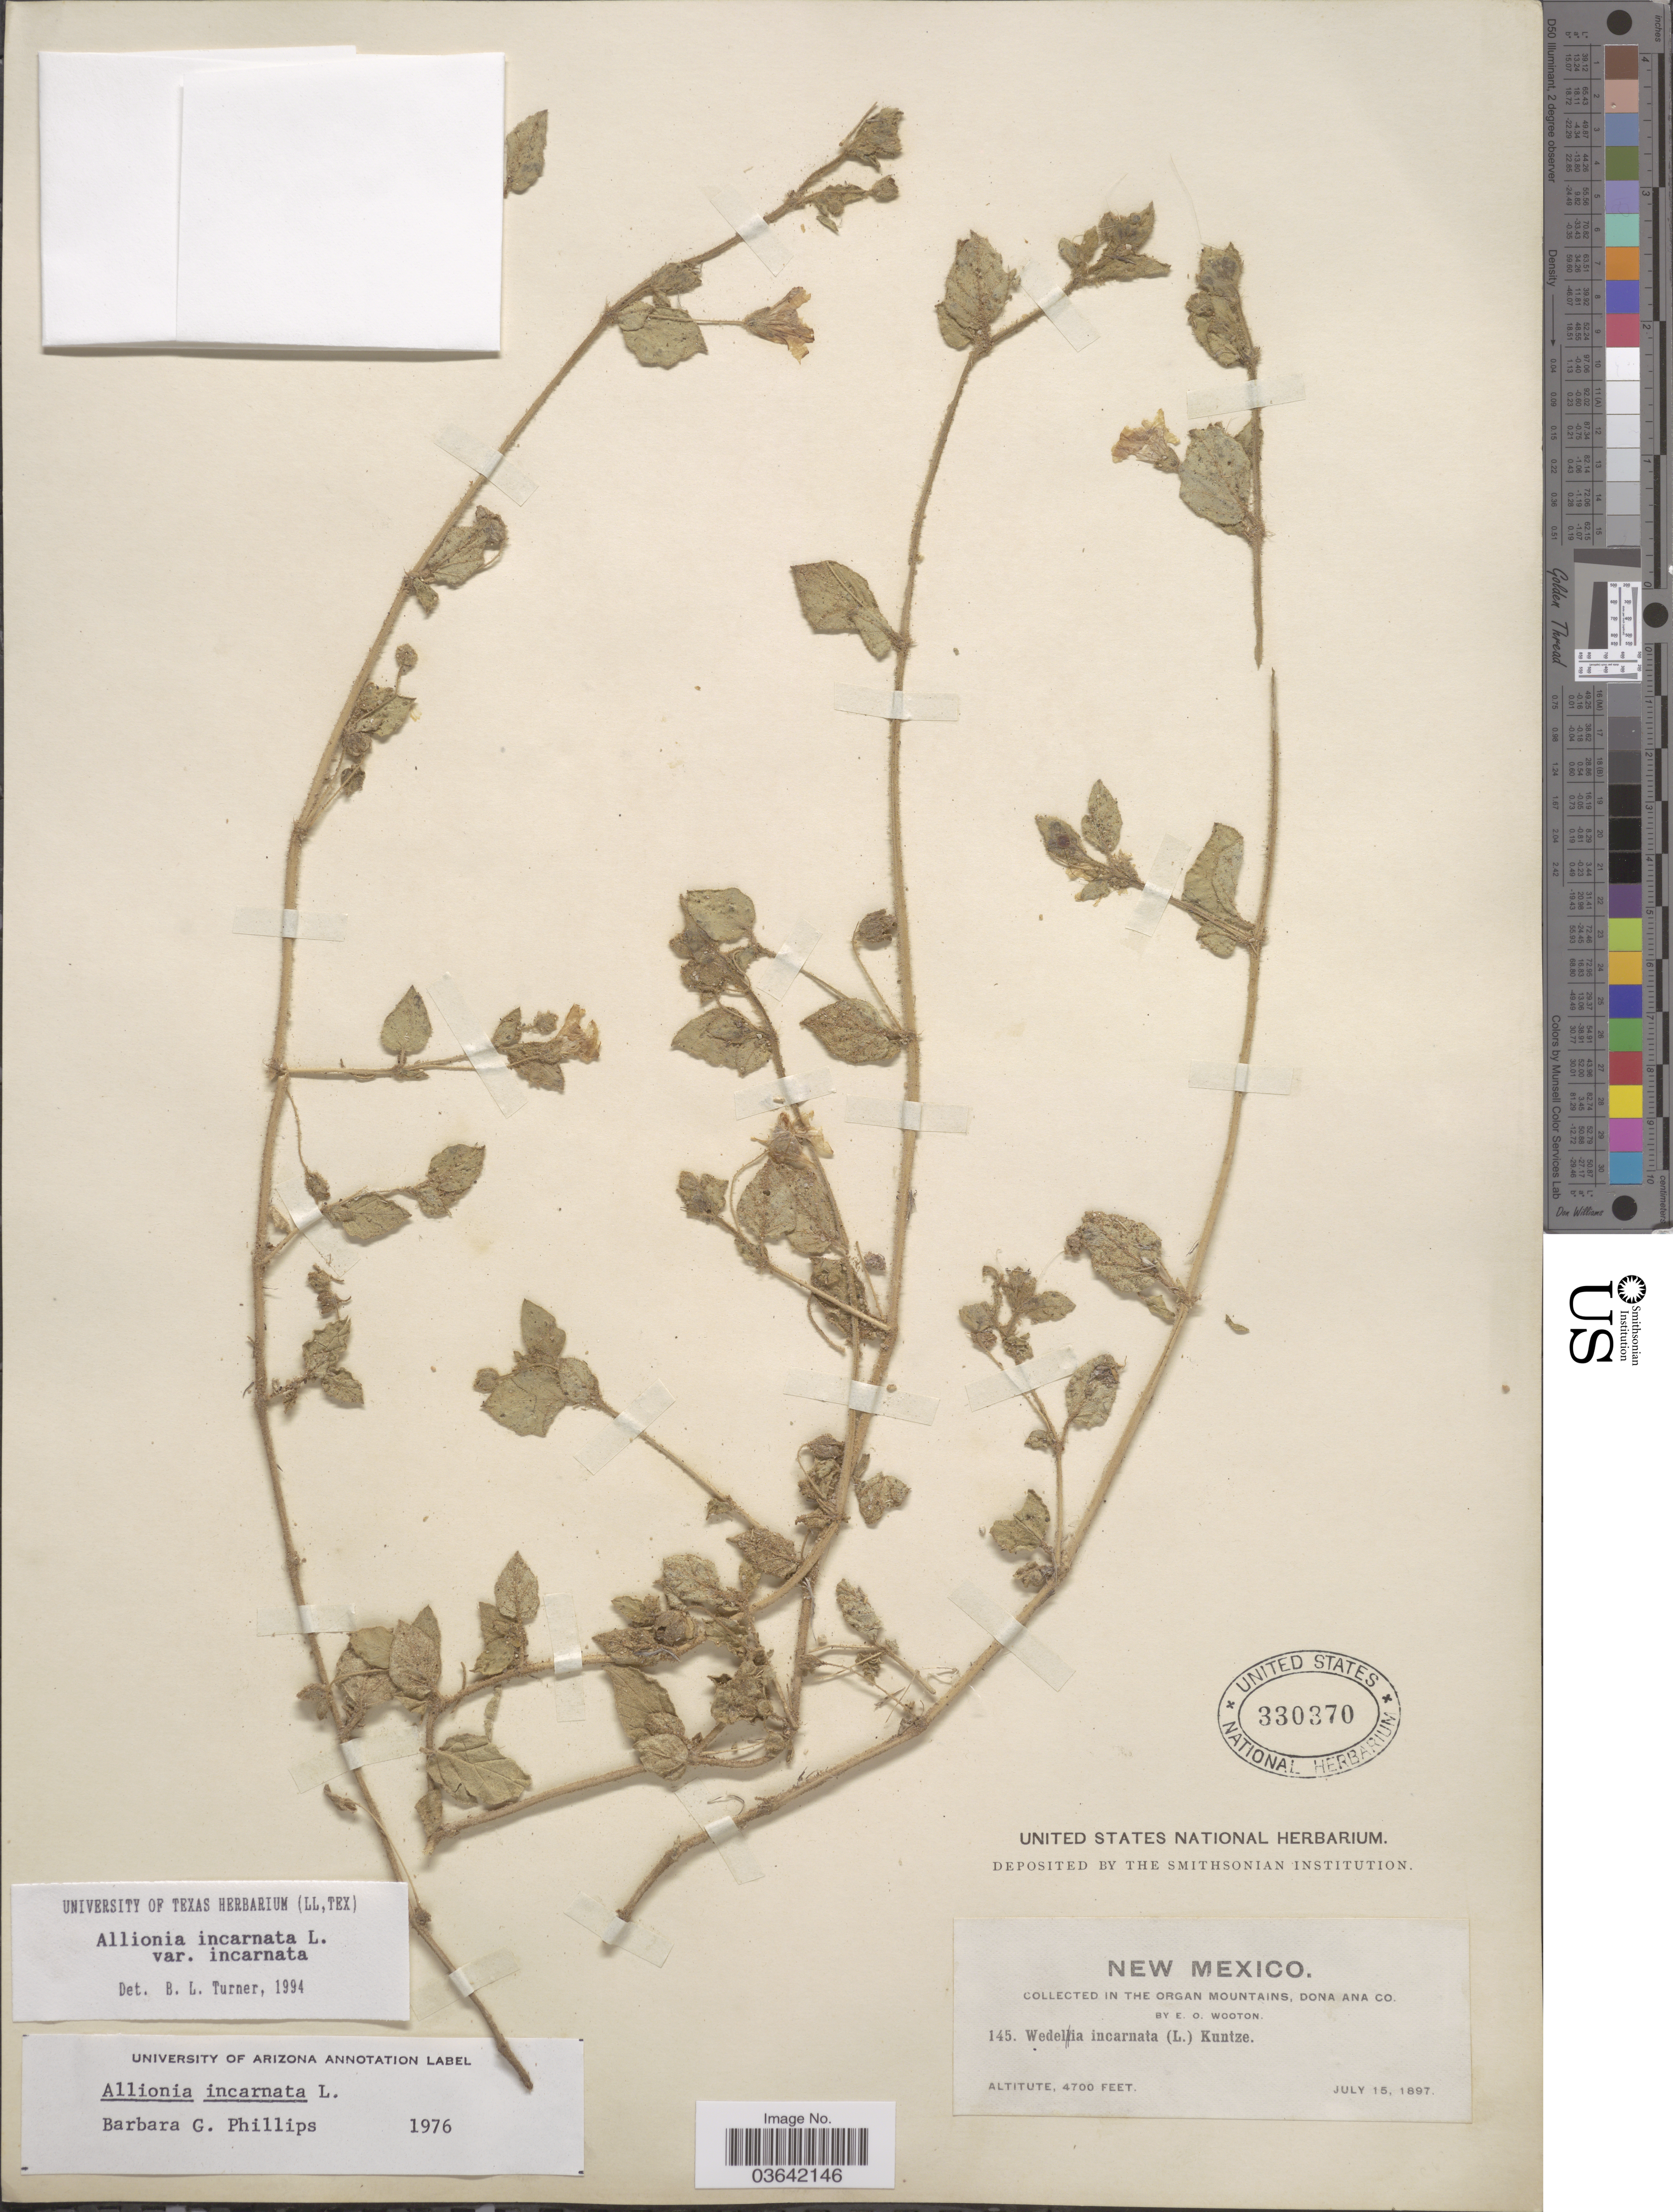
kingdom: Plantae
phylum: Tracheophyta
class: Magnoliopsida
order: Caryophyllales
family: Nyctaginaceae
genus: Allionia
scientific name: Allionia incarnata var. incarnata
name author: L.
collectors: E. O. Wooton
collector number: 145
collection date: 1897-07-15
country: United States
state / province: New Mexico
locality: In the Organ Mountains, Dona Ana Co.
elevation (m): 1433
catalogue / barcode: US 330370